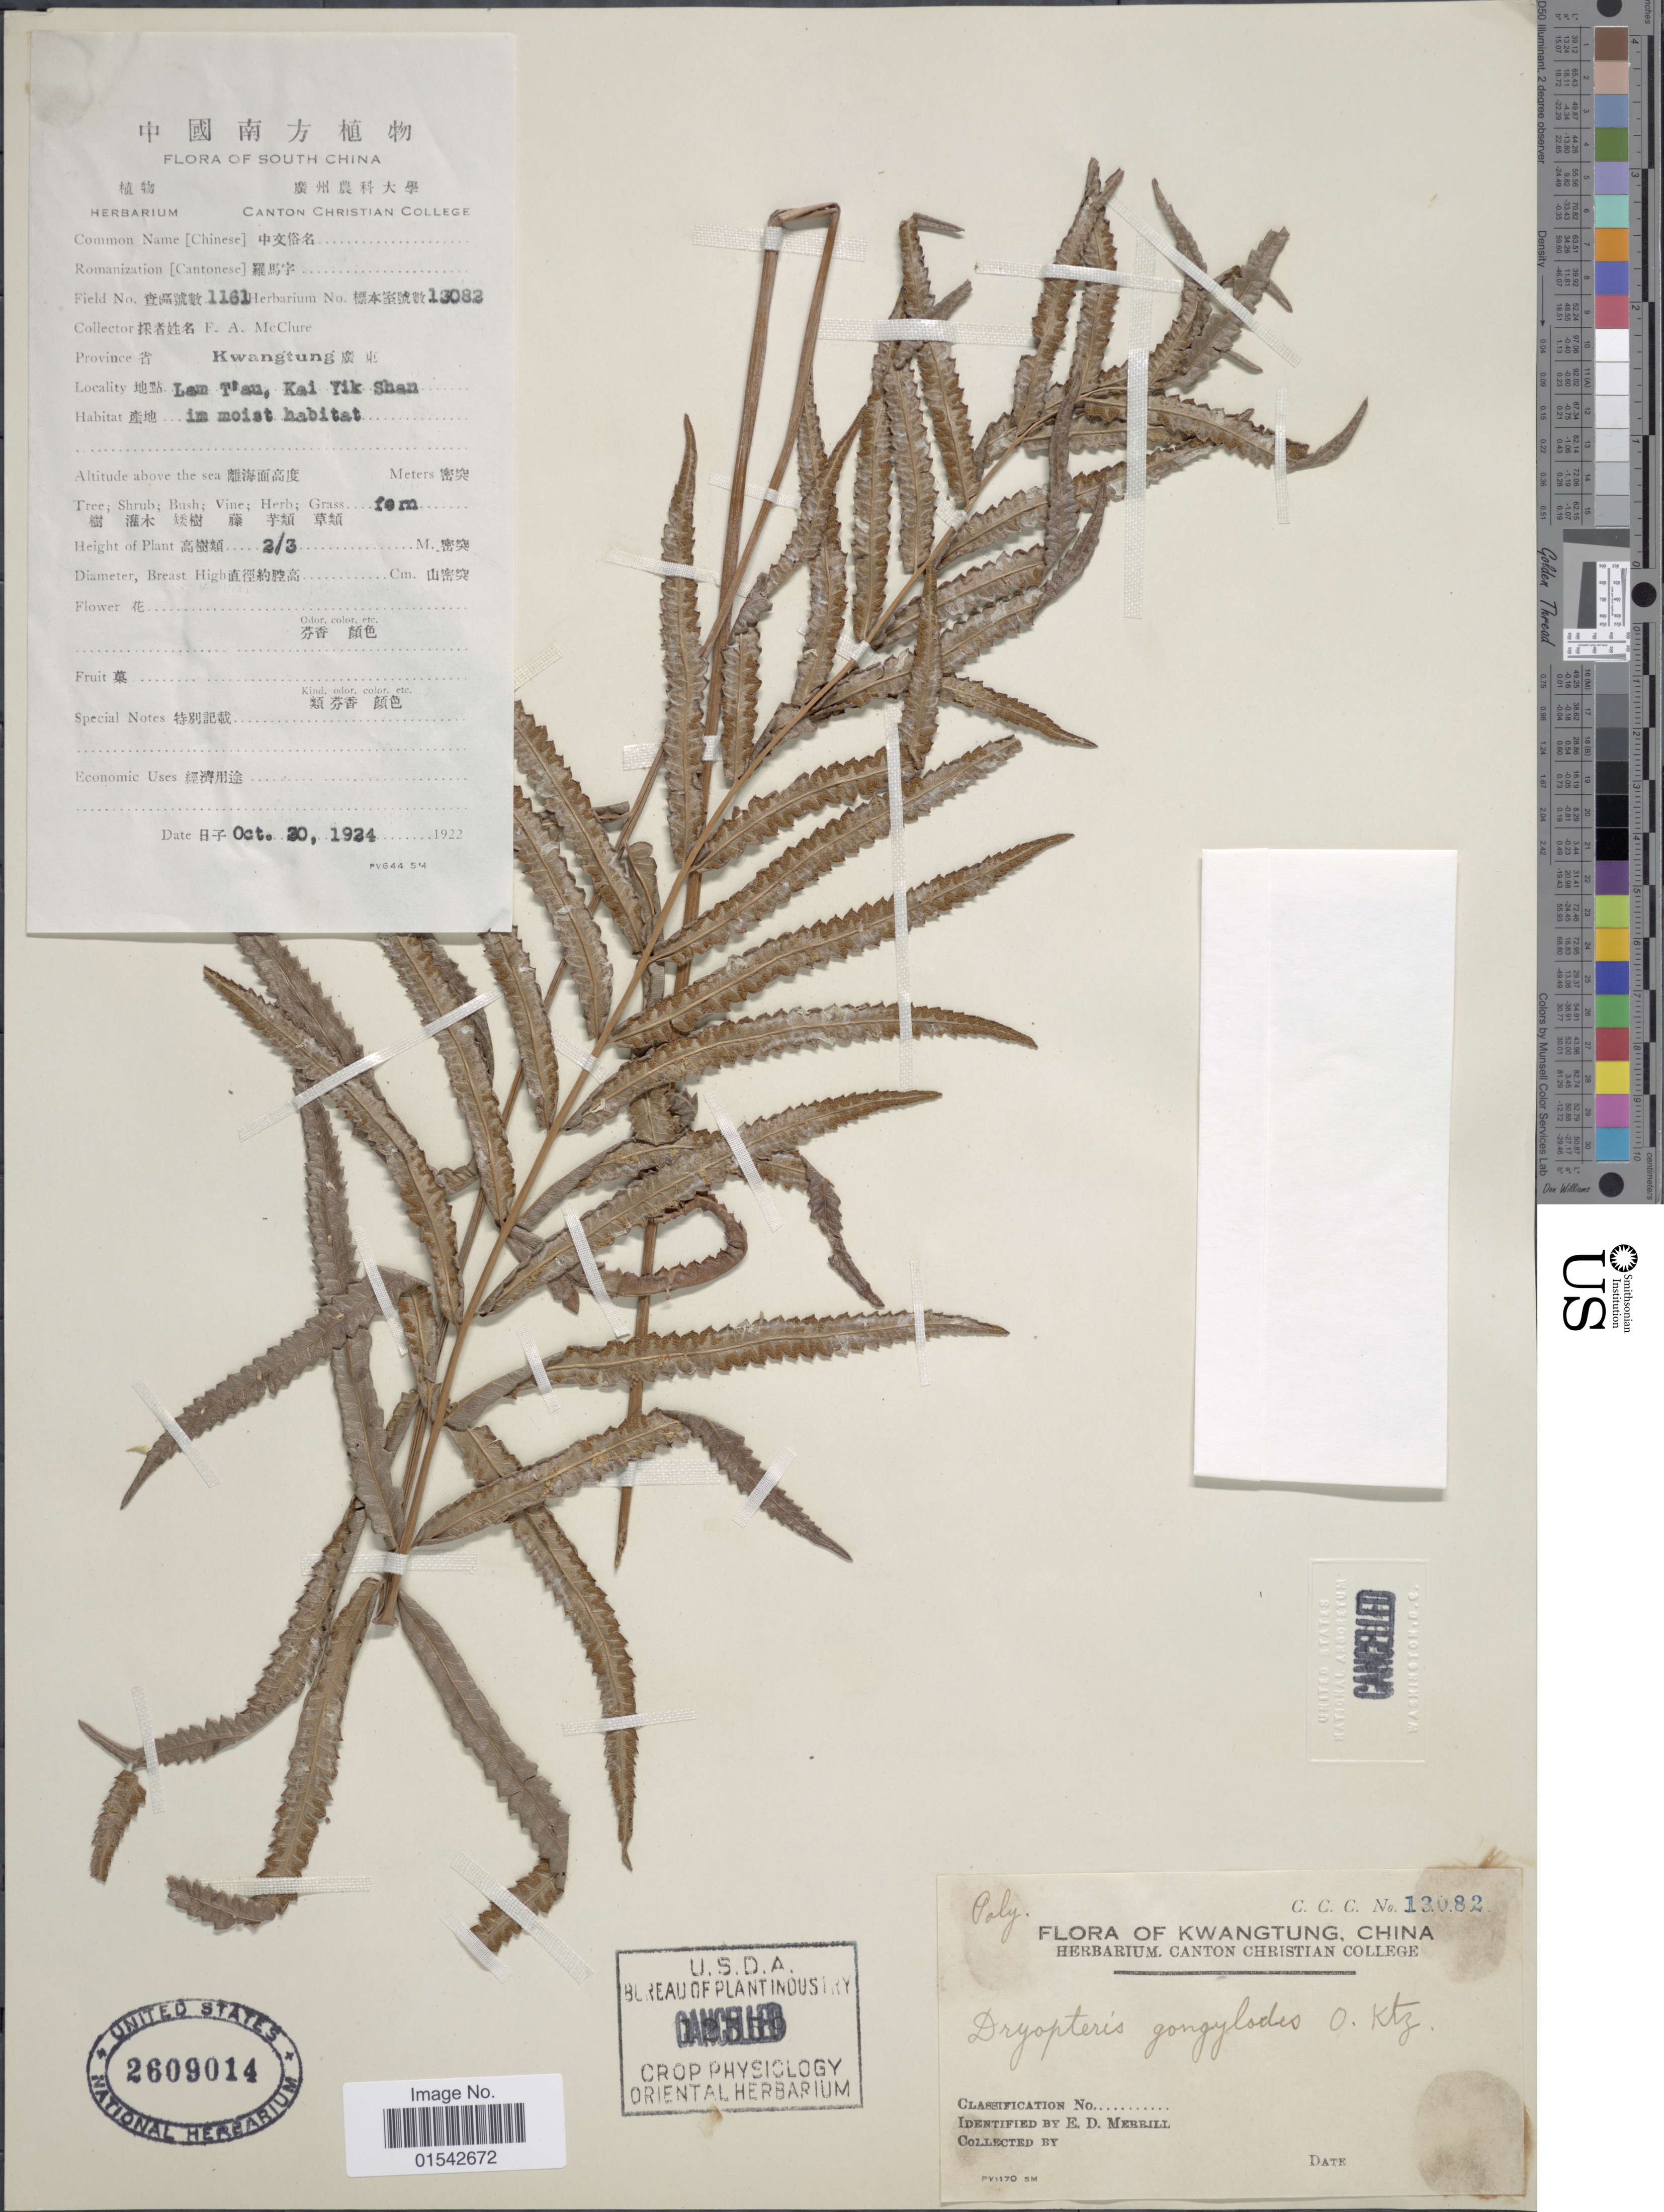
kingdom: Plantae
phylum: Tracheophyta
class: Polypodiopsida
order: Polypodiales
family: Thelypteridaceae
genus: Cyclosorus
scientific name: Cyclosorus interruptus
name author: (Willd.) H. Itô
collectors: F. A. McClure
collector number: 13082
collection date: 1924-10-20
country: China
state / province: Guangdong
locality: South China, Kwangtung, Lam T'au, Kai Yik Shan, South China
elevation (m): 2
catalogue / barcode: US 2609014